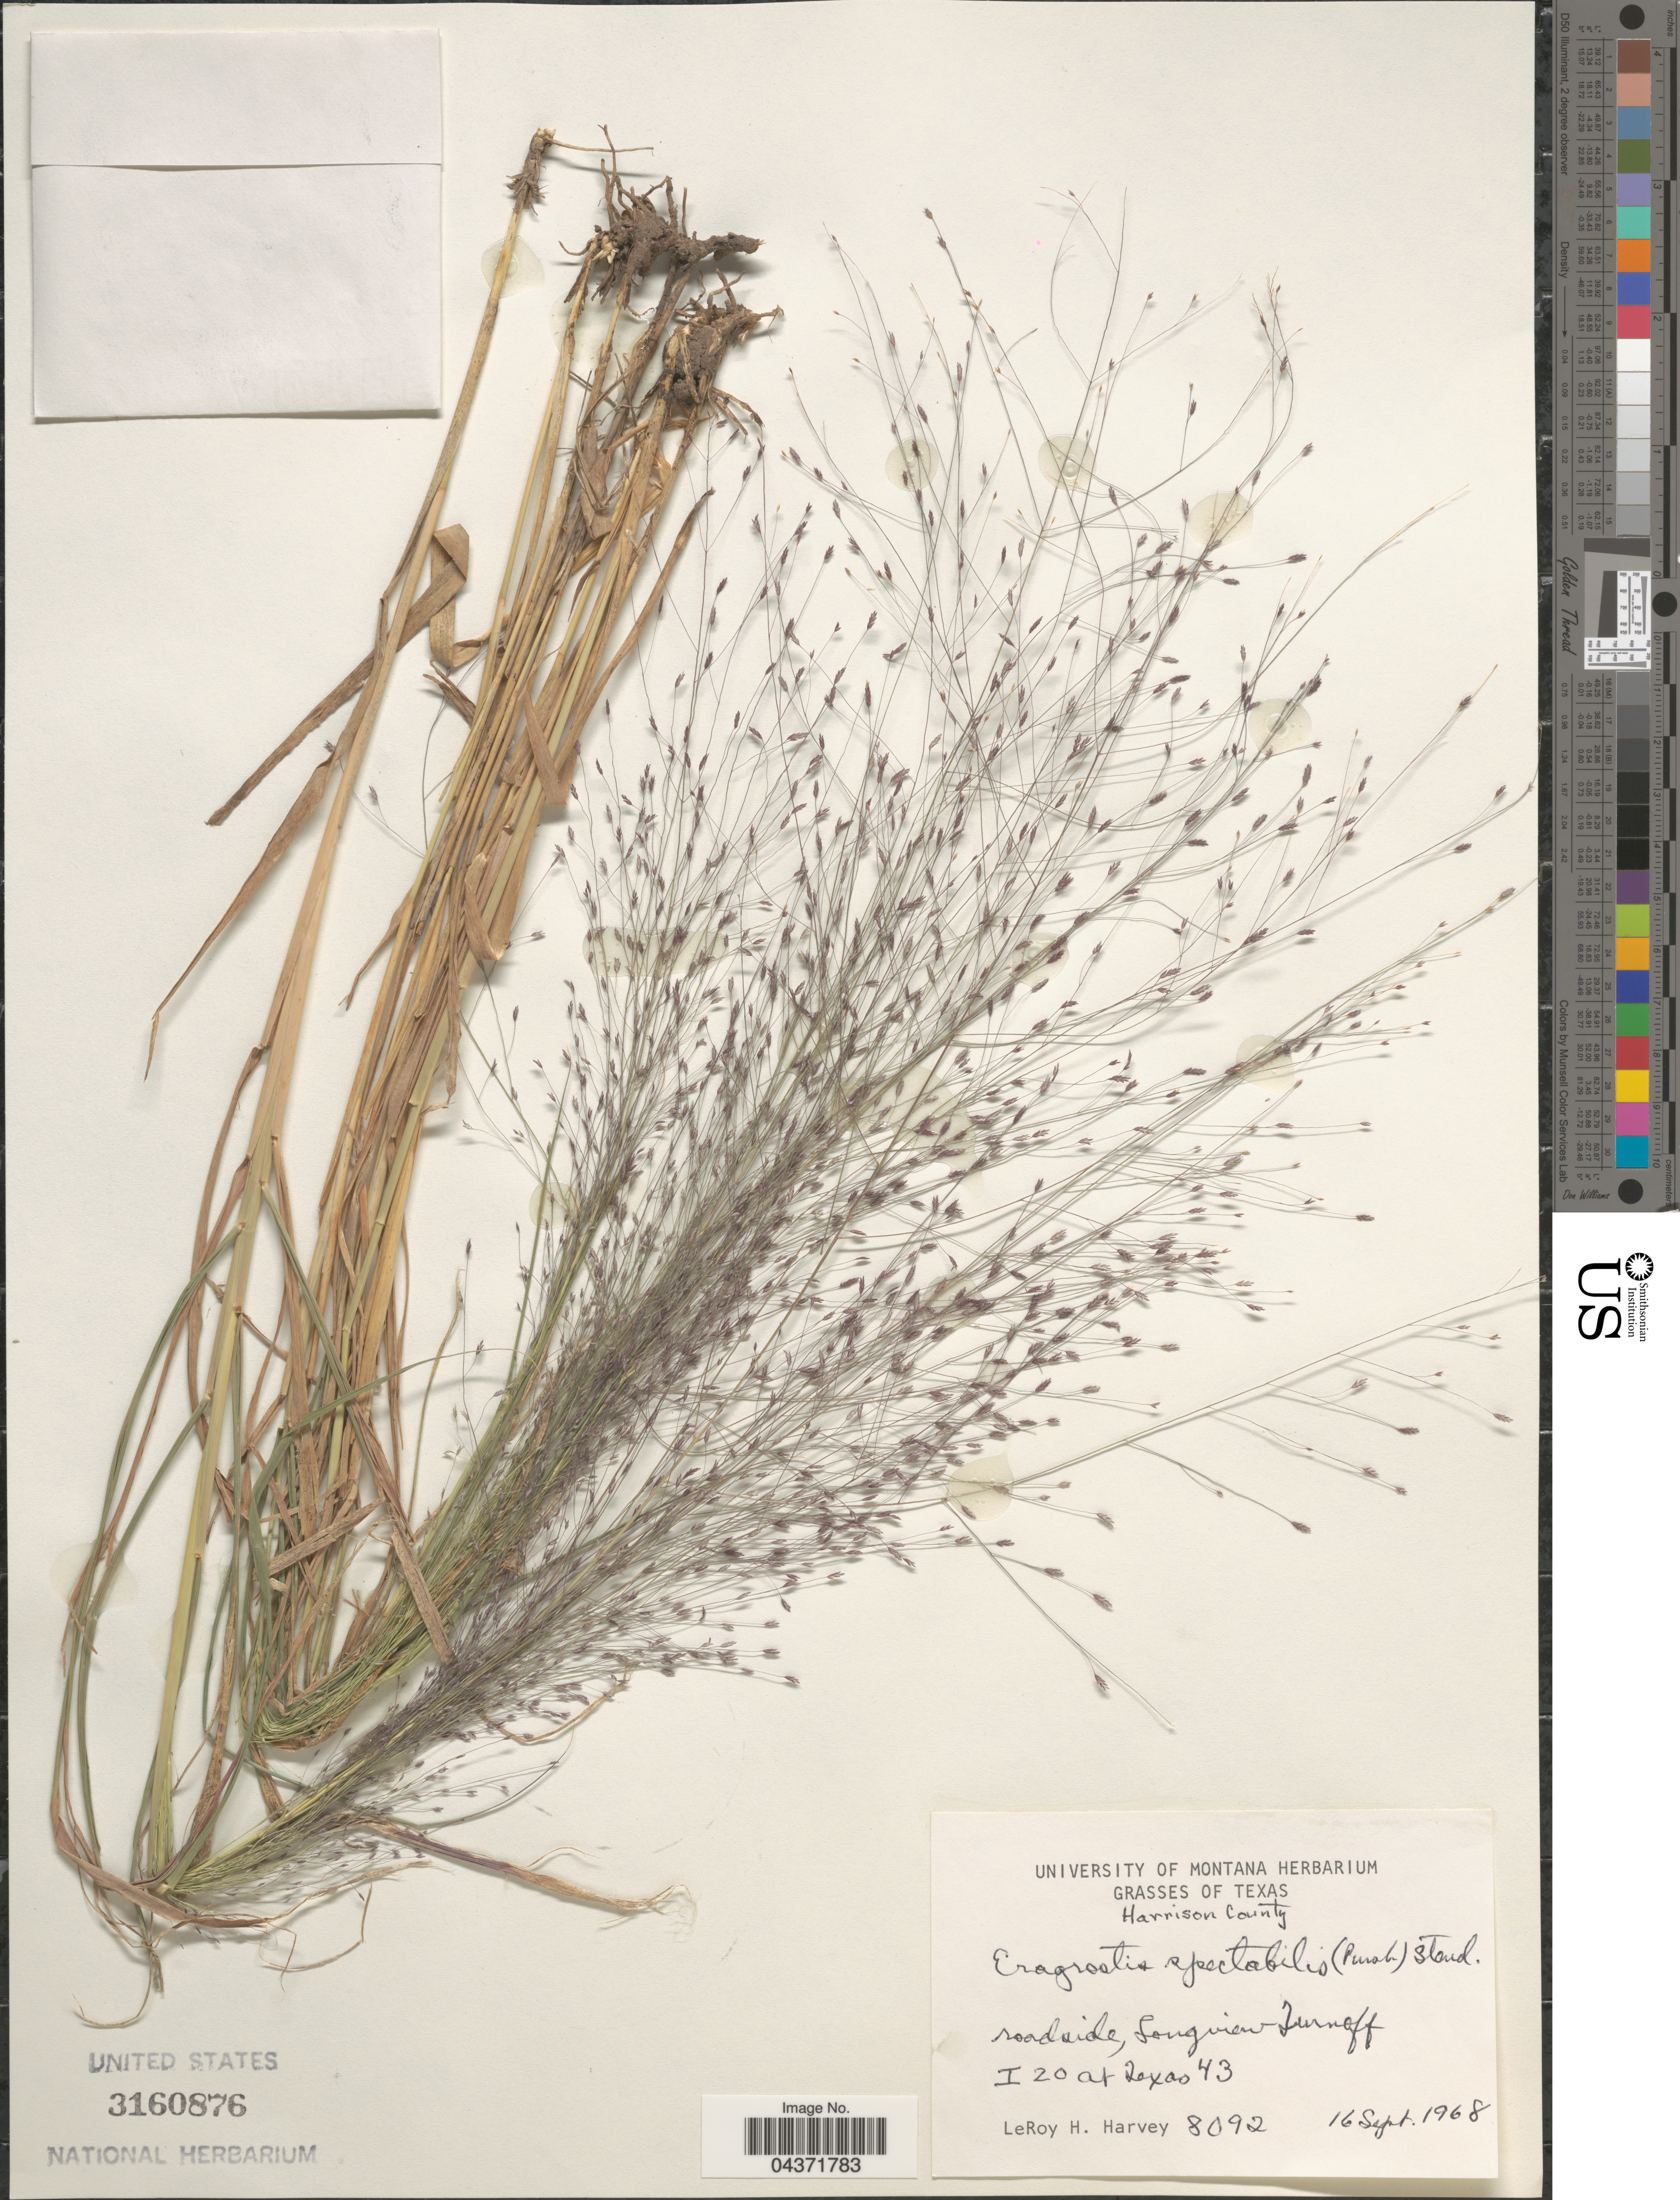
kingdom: Plantae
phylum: Tracheophyta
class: Liliopsida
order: Poales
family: Poaceae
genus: Eragrostis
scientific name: Eragrostis spectabilis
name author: (Pursh) Steud.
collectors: L. H. Harvey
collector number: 8092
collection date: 1968-09-16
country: United States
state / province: Texas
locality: Harrison County. Roadside, Longview Turnoff. I 20 at Texas 43.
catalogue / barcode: US 3160876